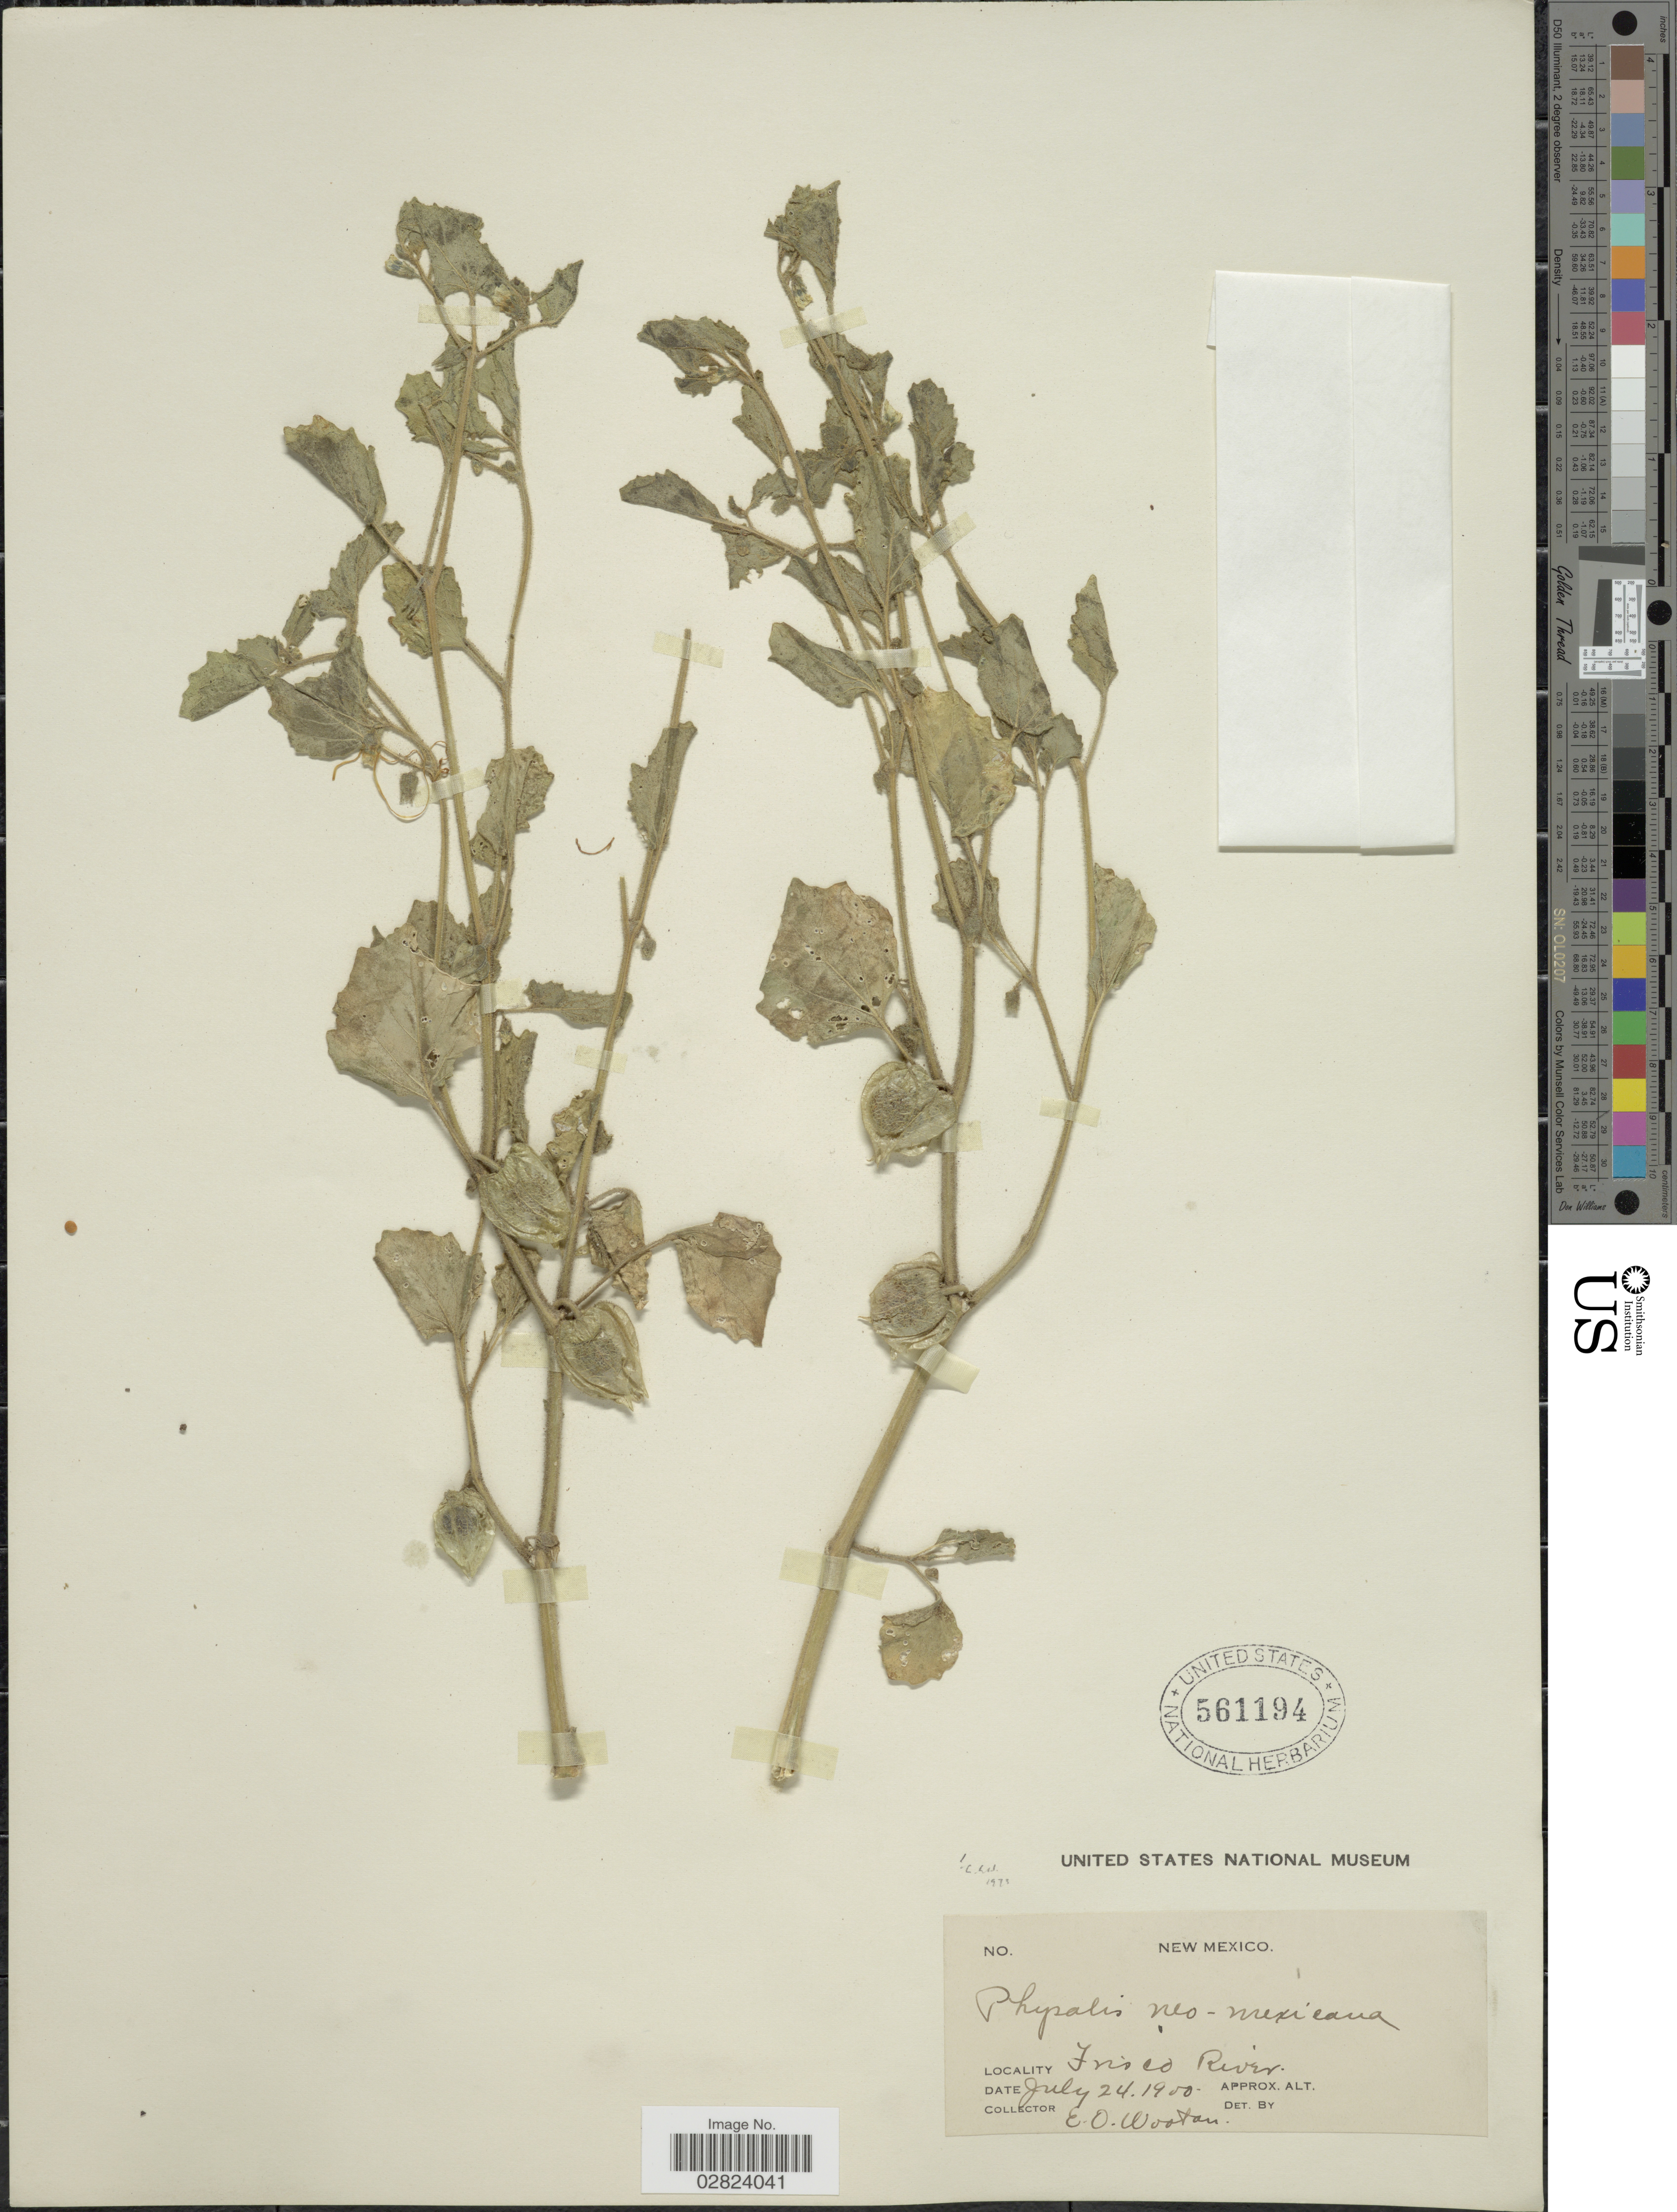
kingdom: Plantae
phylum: Tracheophyta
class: Magnoliopsida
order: Solanales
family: Solanaceae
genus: Physalis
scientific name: Physalis neomexicana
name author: Rydb.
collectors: E. O. Wooton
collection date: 1950-07-24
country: United States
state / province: New Mexico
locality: Frisco River.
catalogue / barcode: US 561194